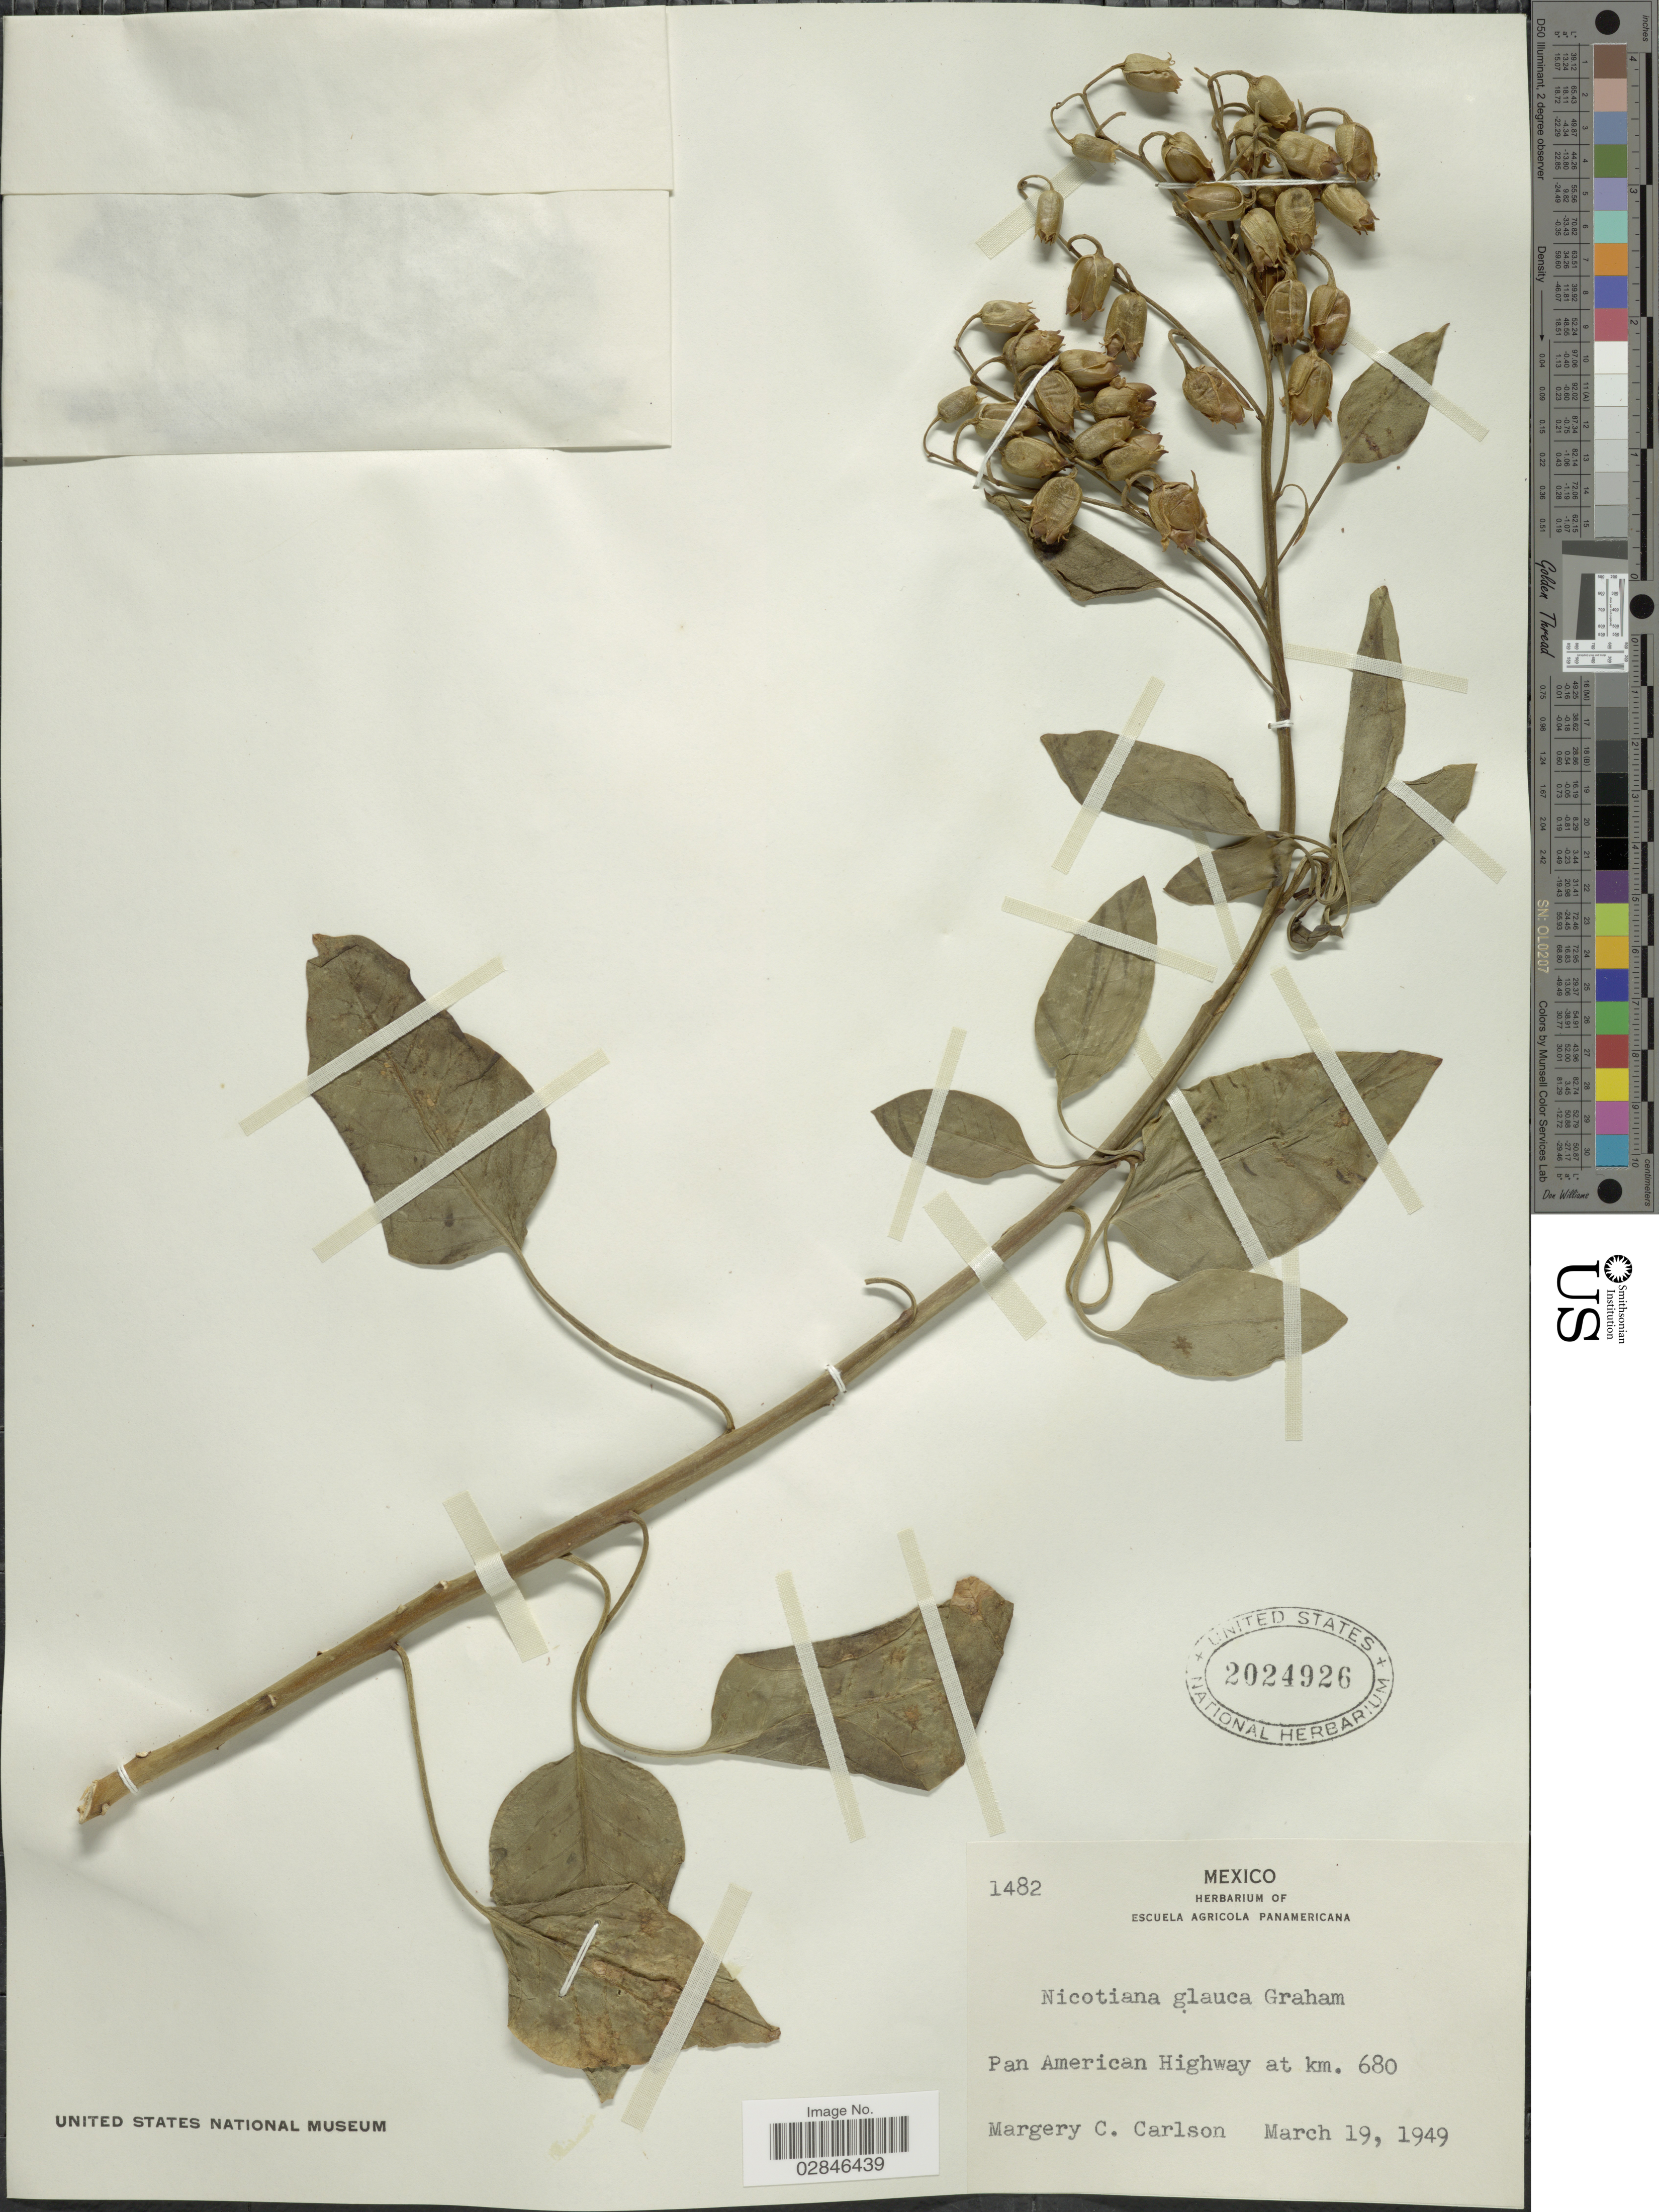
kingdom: Plantae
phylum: Tracheophyta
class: Magnoliopsida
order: Solanales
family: Solanaceae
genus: Nicotiana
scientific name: Nicotiana glauca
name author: Graham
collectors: M. C. Carlson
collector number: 1482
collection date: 1949-03-19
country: Mexico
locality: Pan American Highway at km. 680.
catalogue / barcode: US 2024926